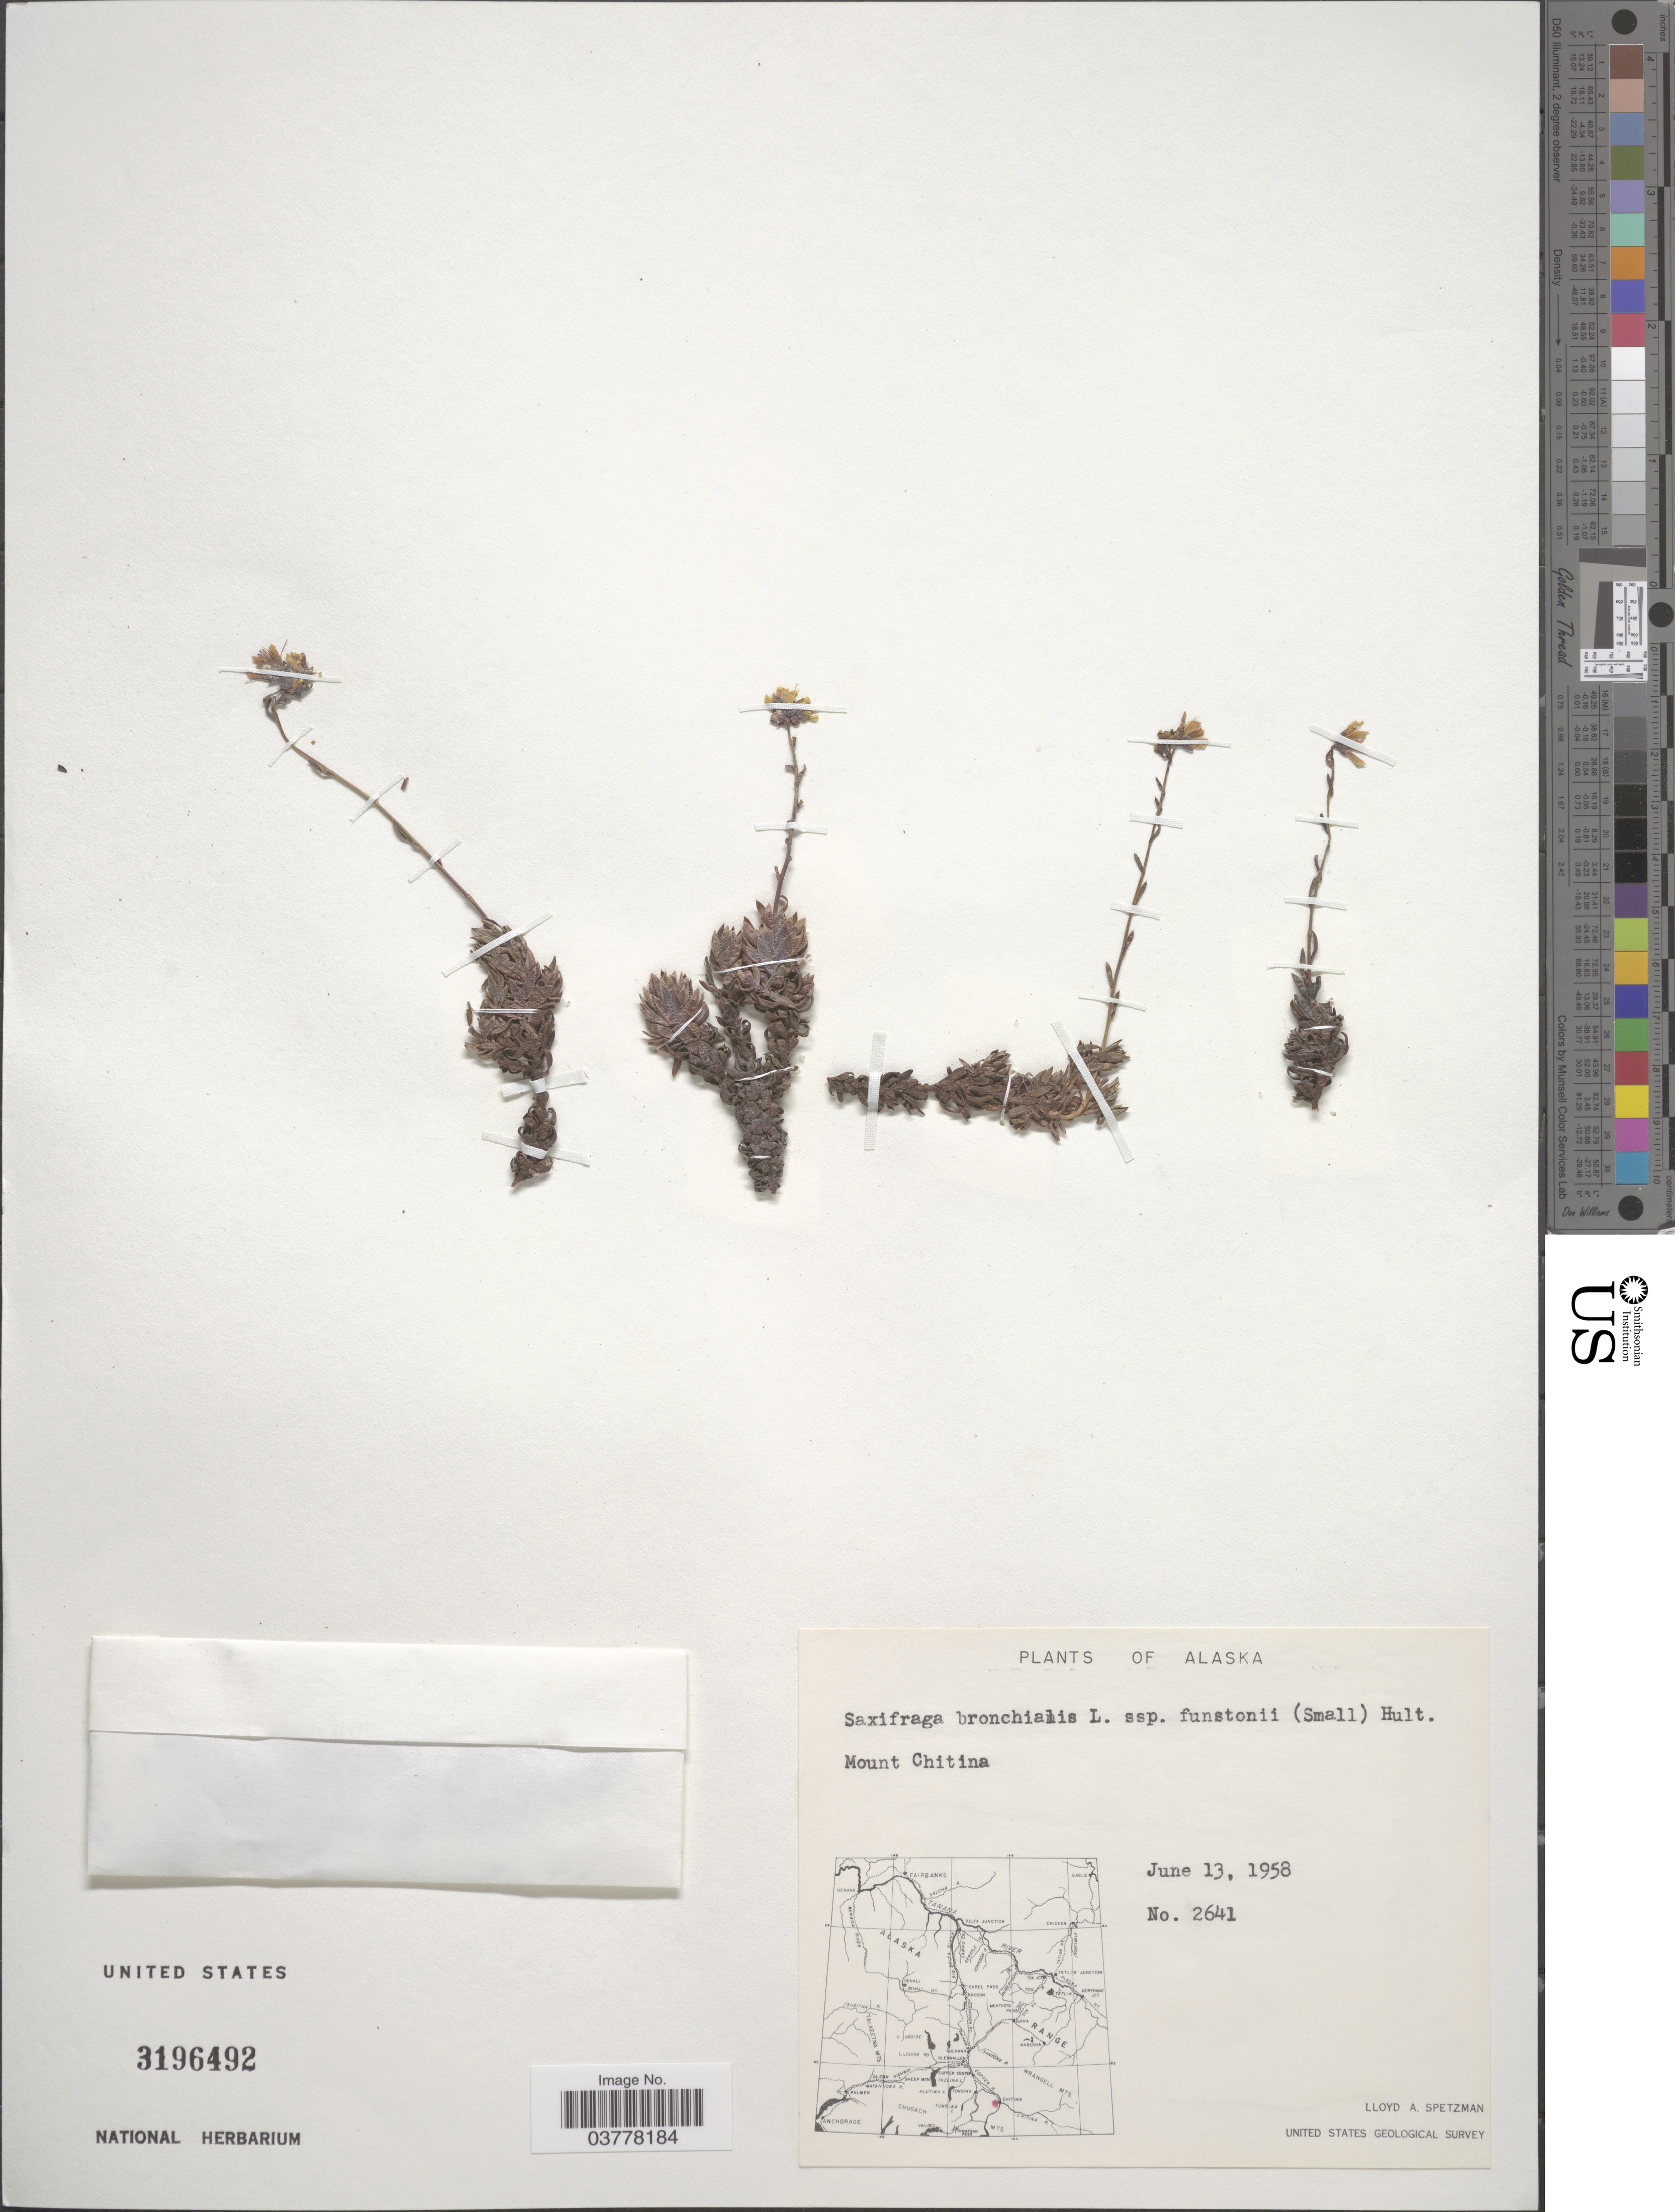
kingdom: Plantae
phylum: Tracheophyta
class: Magnoliopsida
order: Saxifragales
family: Saxifragaceae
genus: Saxifraga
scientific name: Saxifraga bronchialis subsp. funstonii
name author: (Small) Hultén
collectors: L. Spetzman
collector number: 2641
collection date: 1958-06-13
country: United States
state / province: Alaska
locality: Mount Chitina.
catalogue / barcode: US 3196492